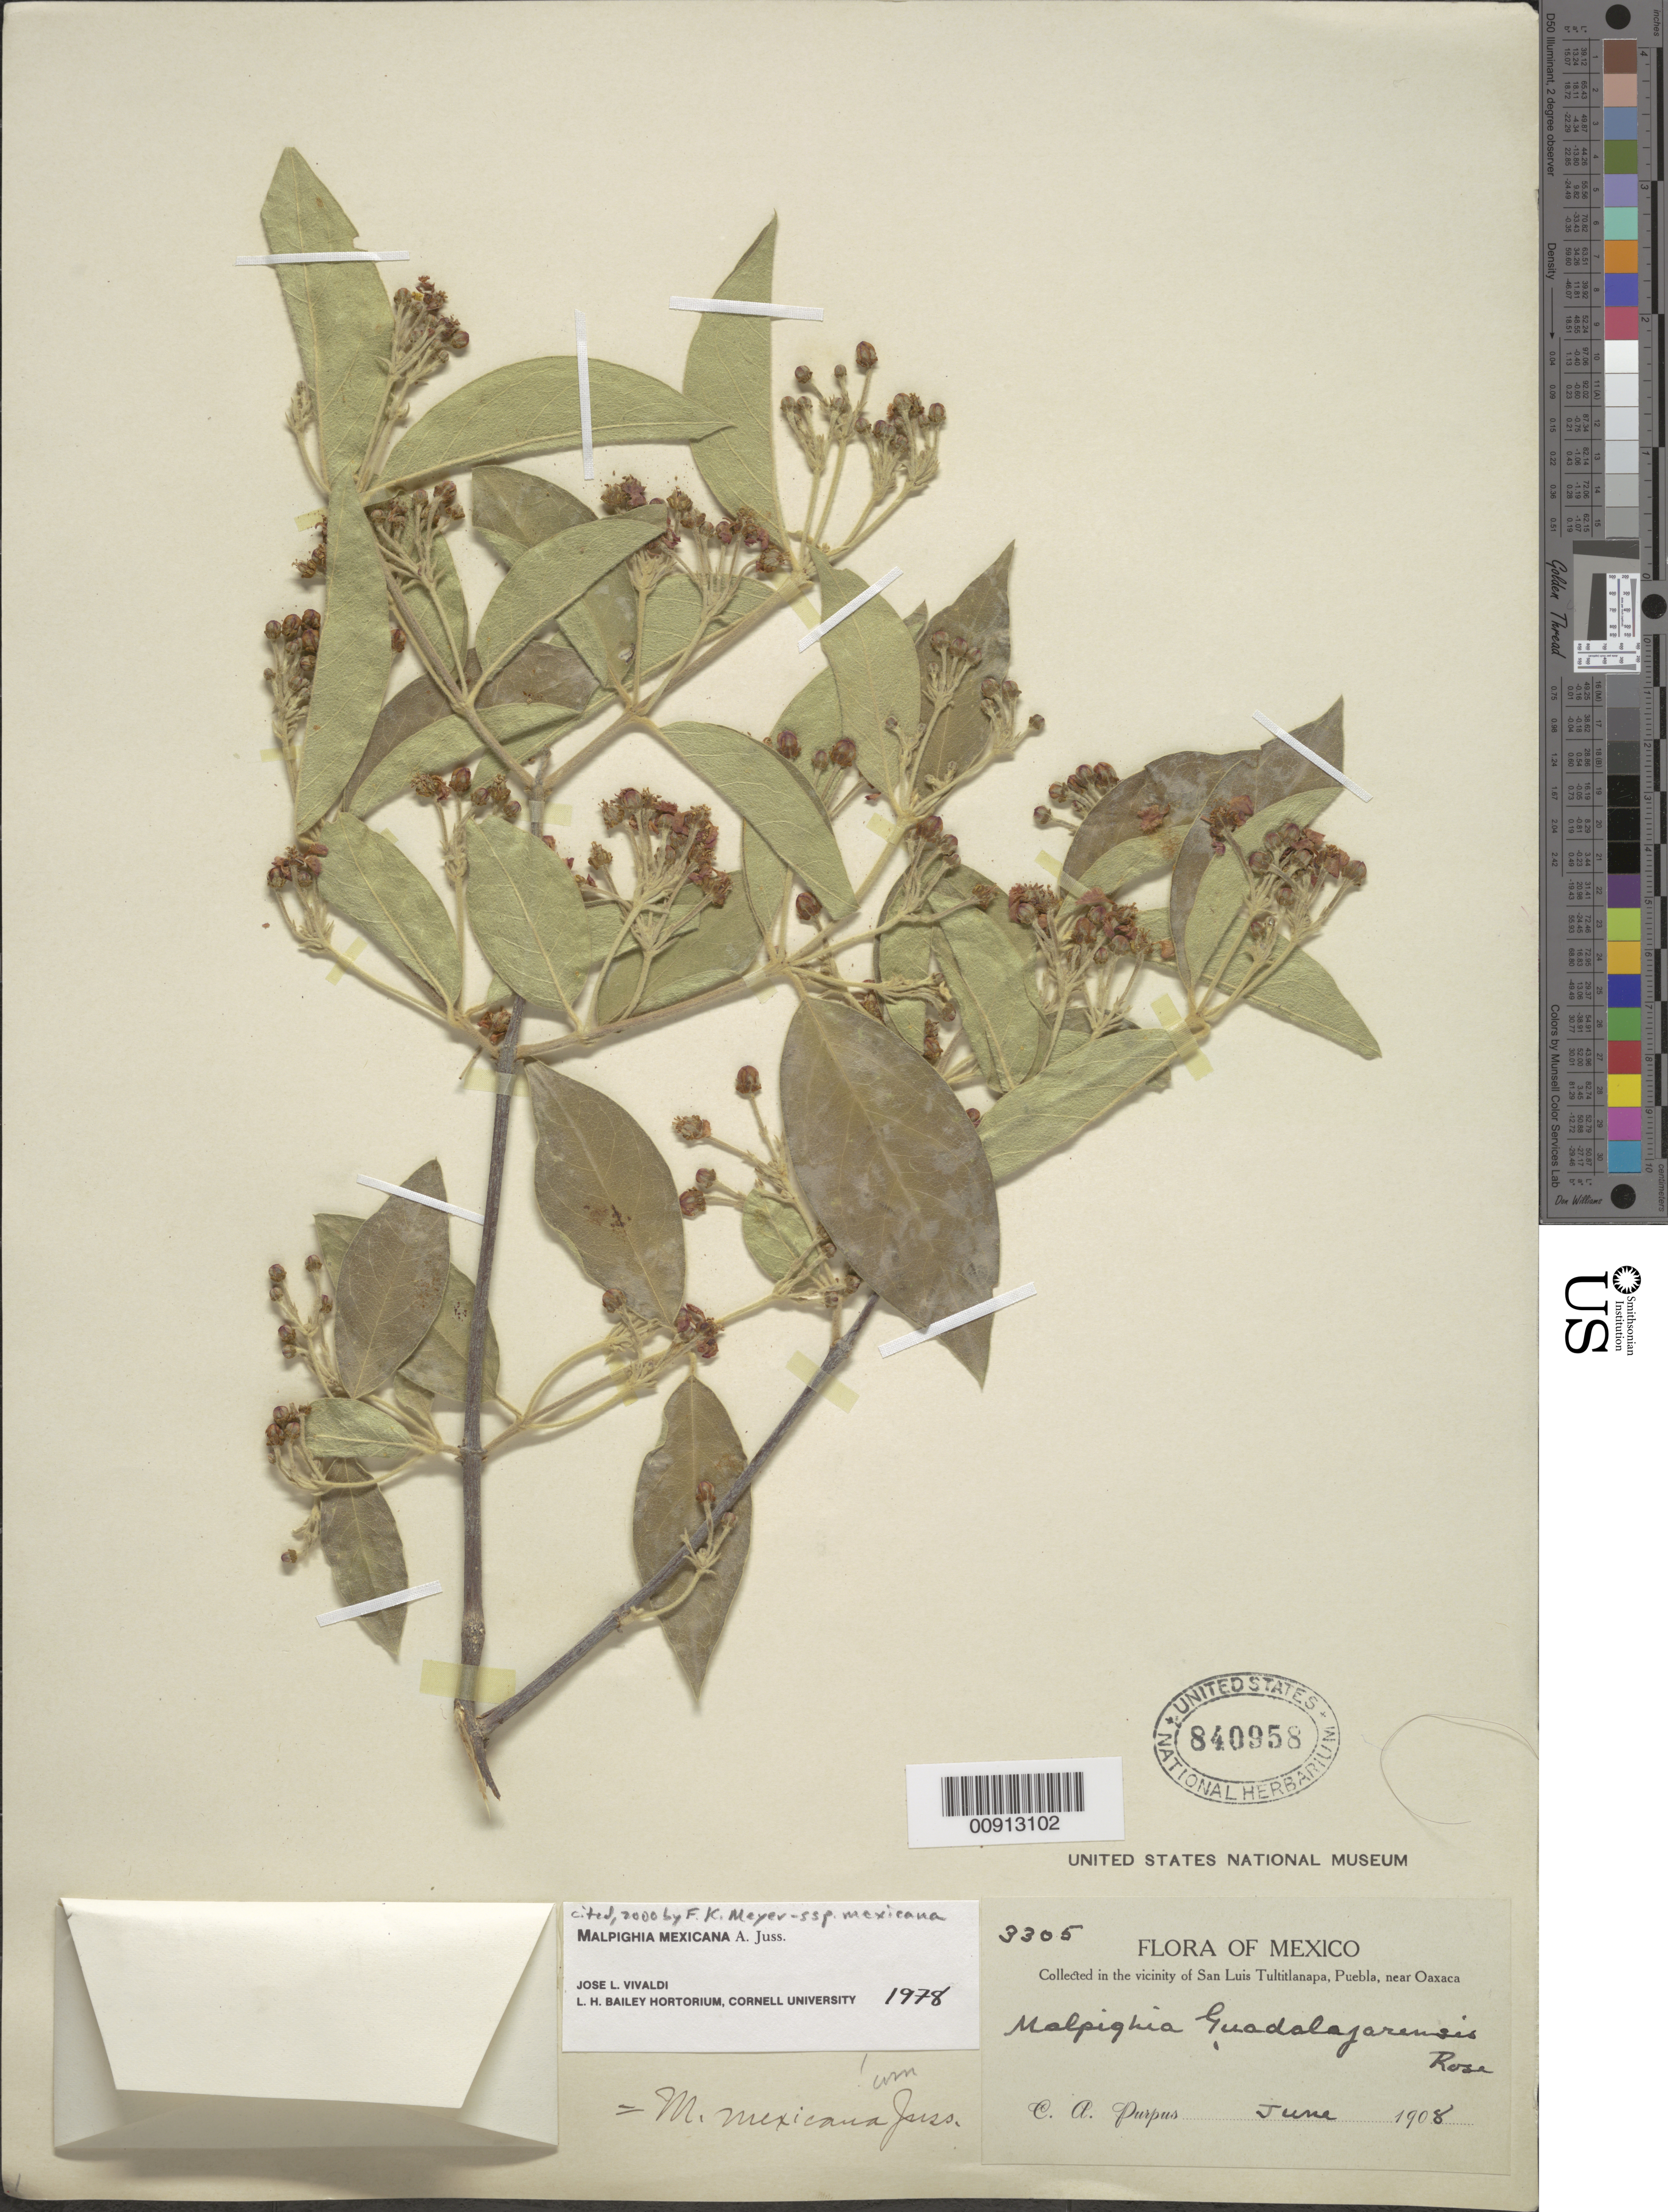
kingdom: Plantae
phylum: Tracheophyta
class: Magnoliopsida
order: Malpighiales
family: Malpighiaceae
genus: Malpighia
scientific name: Malpighia mexicana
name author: A. Juss.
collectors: C. A. Purpus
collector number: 3305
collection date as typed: Jun 1908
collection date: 1908-06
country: Mexico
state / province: Puebla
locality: Vicinity of San Luis Tultitlanapa, Puebla, near Oaxaca.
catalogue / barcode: US 840958